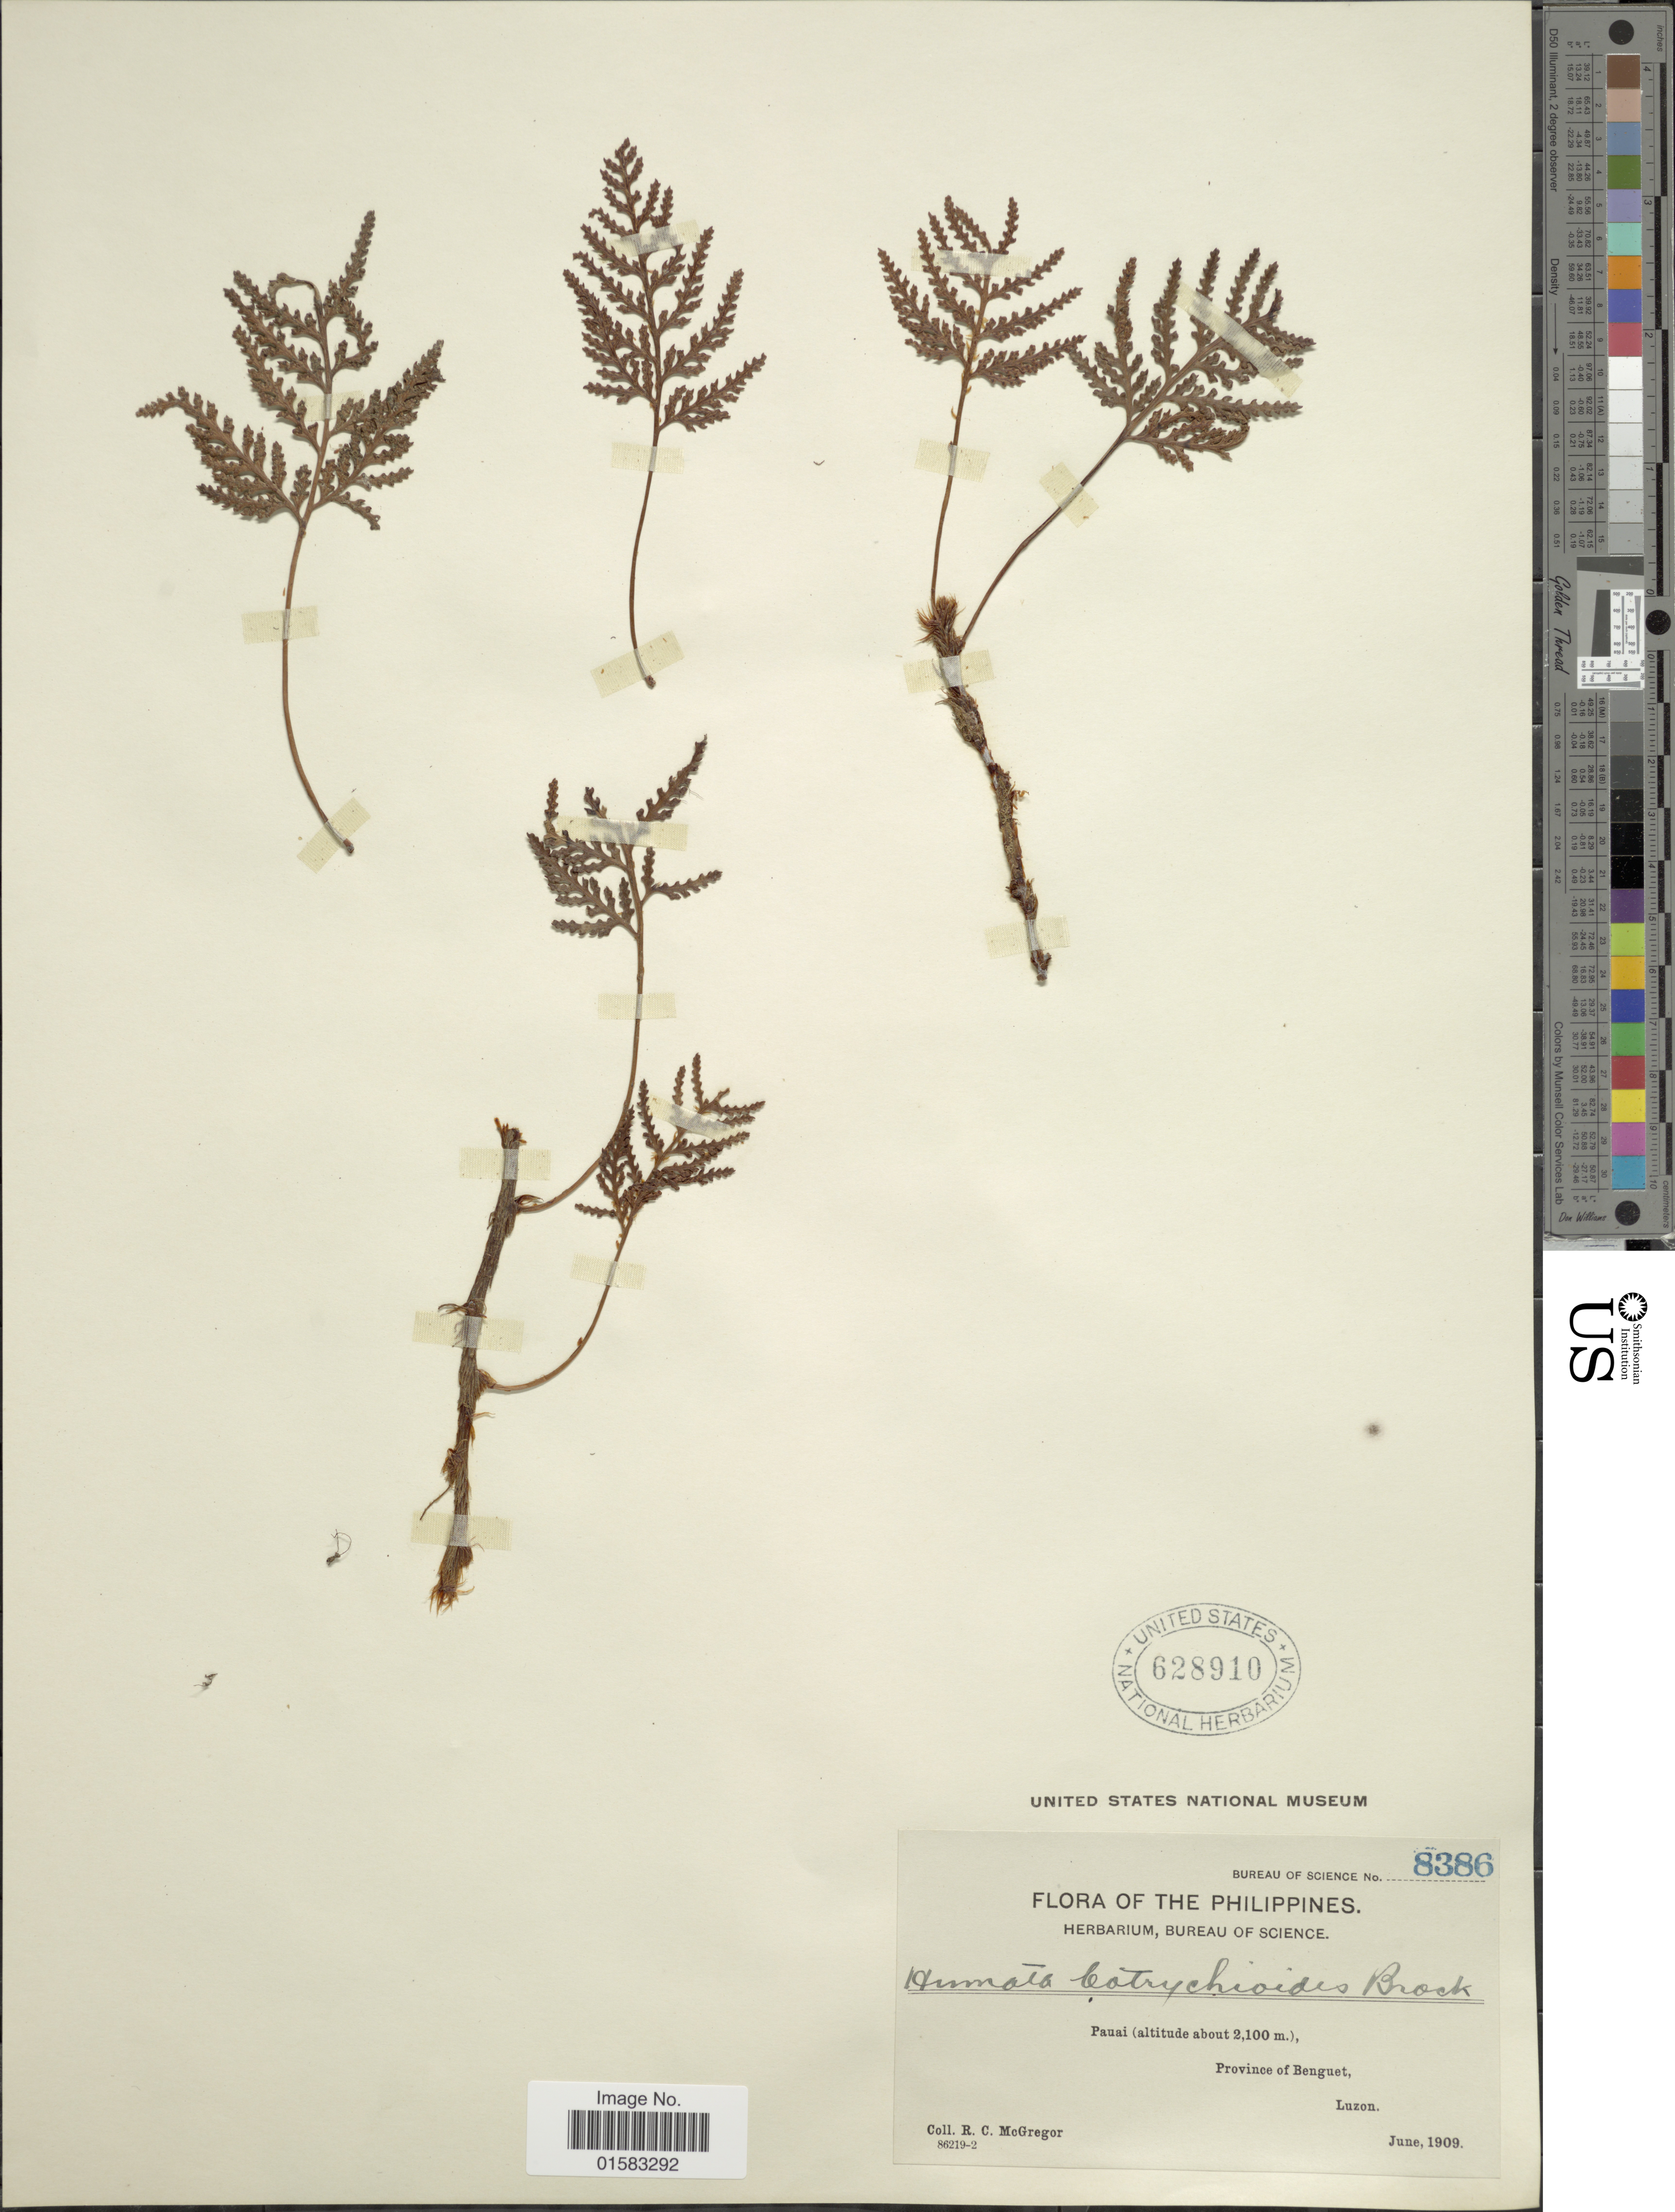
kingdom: Plantae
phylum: Tracheophyta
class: Polypodiopsida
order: Polypodiales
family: Davalliaceae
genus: Davallia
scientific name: Davallia repens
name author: (L. f.) Kuhn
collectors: R. C. McGregor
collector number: Bureau of Science 8386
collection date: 1909-06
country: Philippines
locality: Pauai, Province of Benguet, Luzon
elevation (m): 2100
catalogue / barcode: US 628910